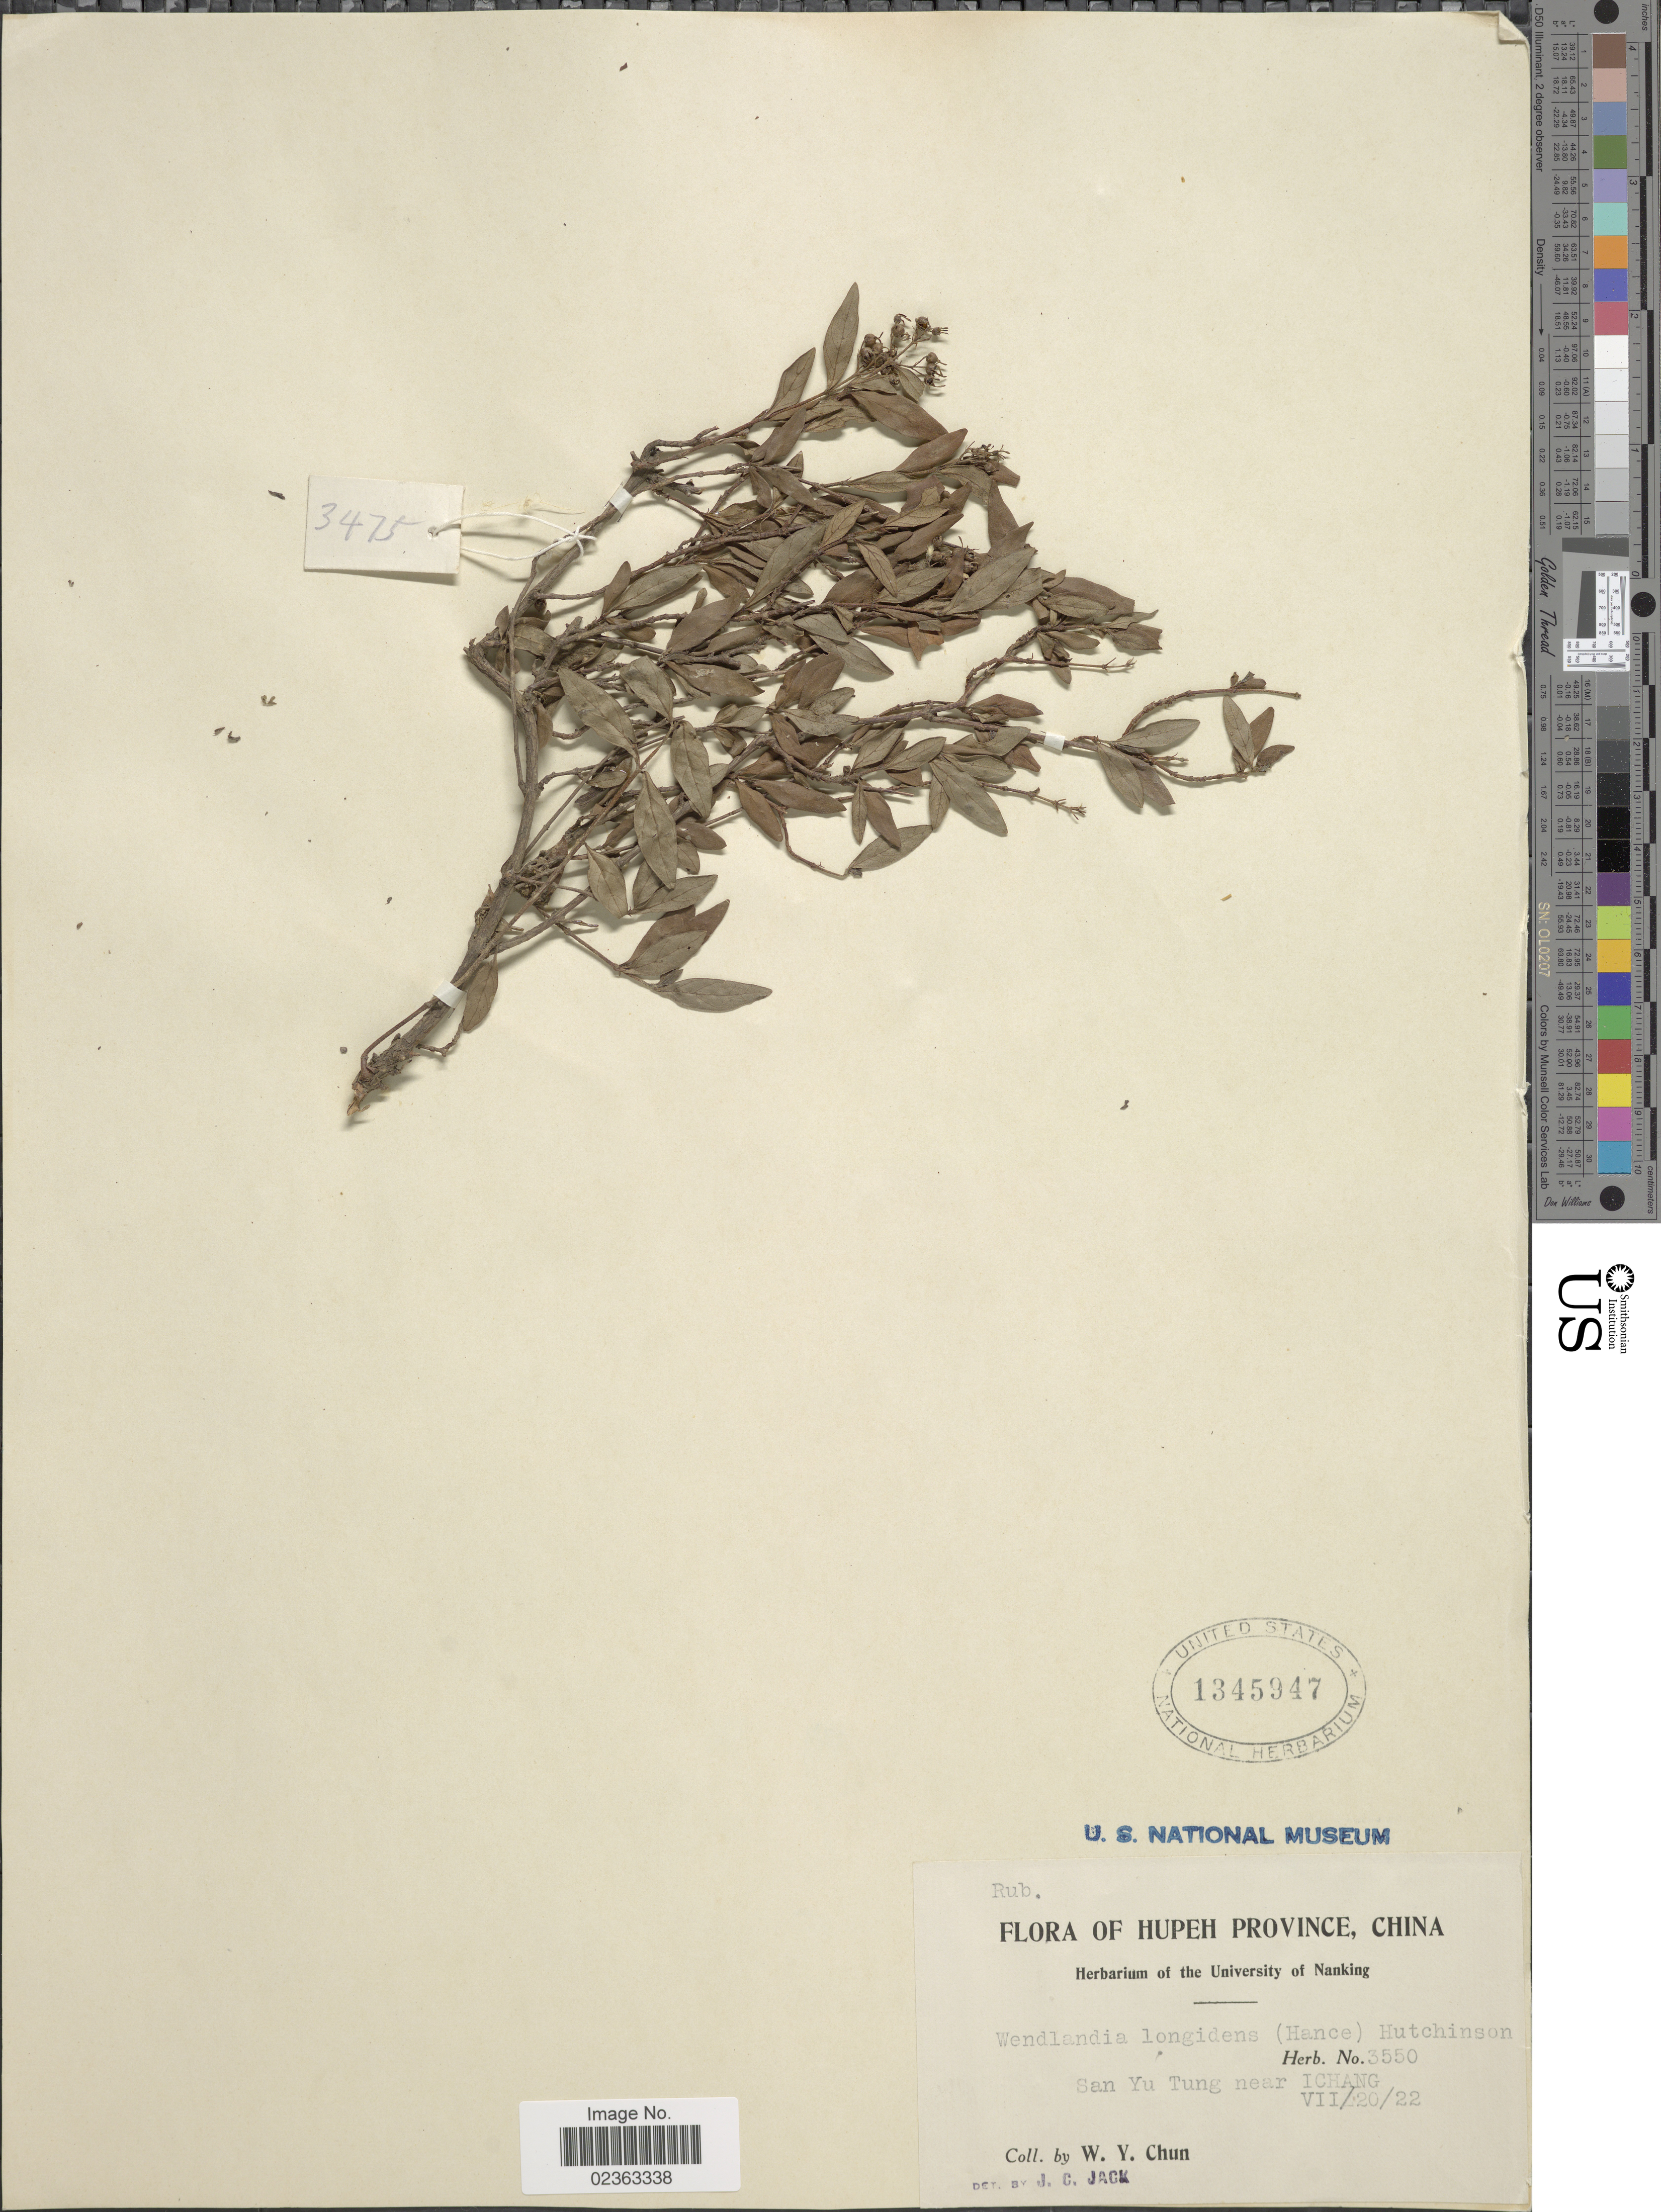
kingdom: Plantae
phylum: Tracheophyta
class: Magnoliopsida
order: Gentianales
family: Rubiaceae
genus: Wendlandia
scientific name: Wendlandia longidens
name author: (Hance) Hutch.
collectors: W. Y. Chun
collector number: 3550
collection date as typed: Transcribed d/m/y: 20/7/22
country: China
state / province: Hubei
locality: Hupeh Province, San Yu Tang near Ichang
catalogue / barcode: US 1345947